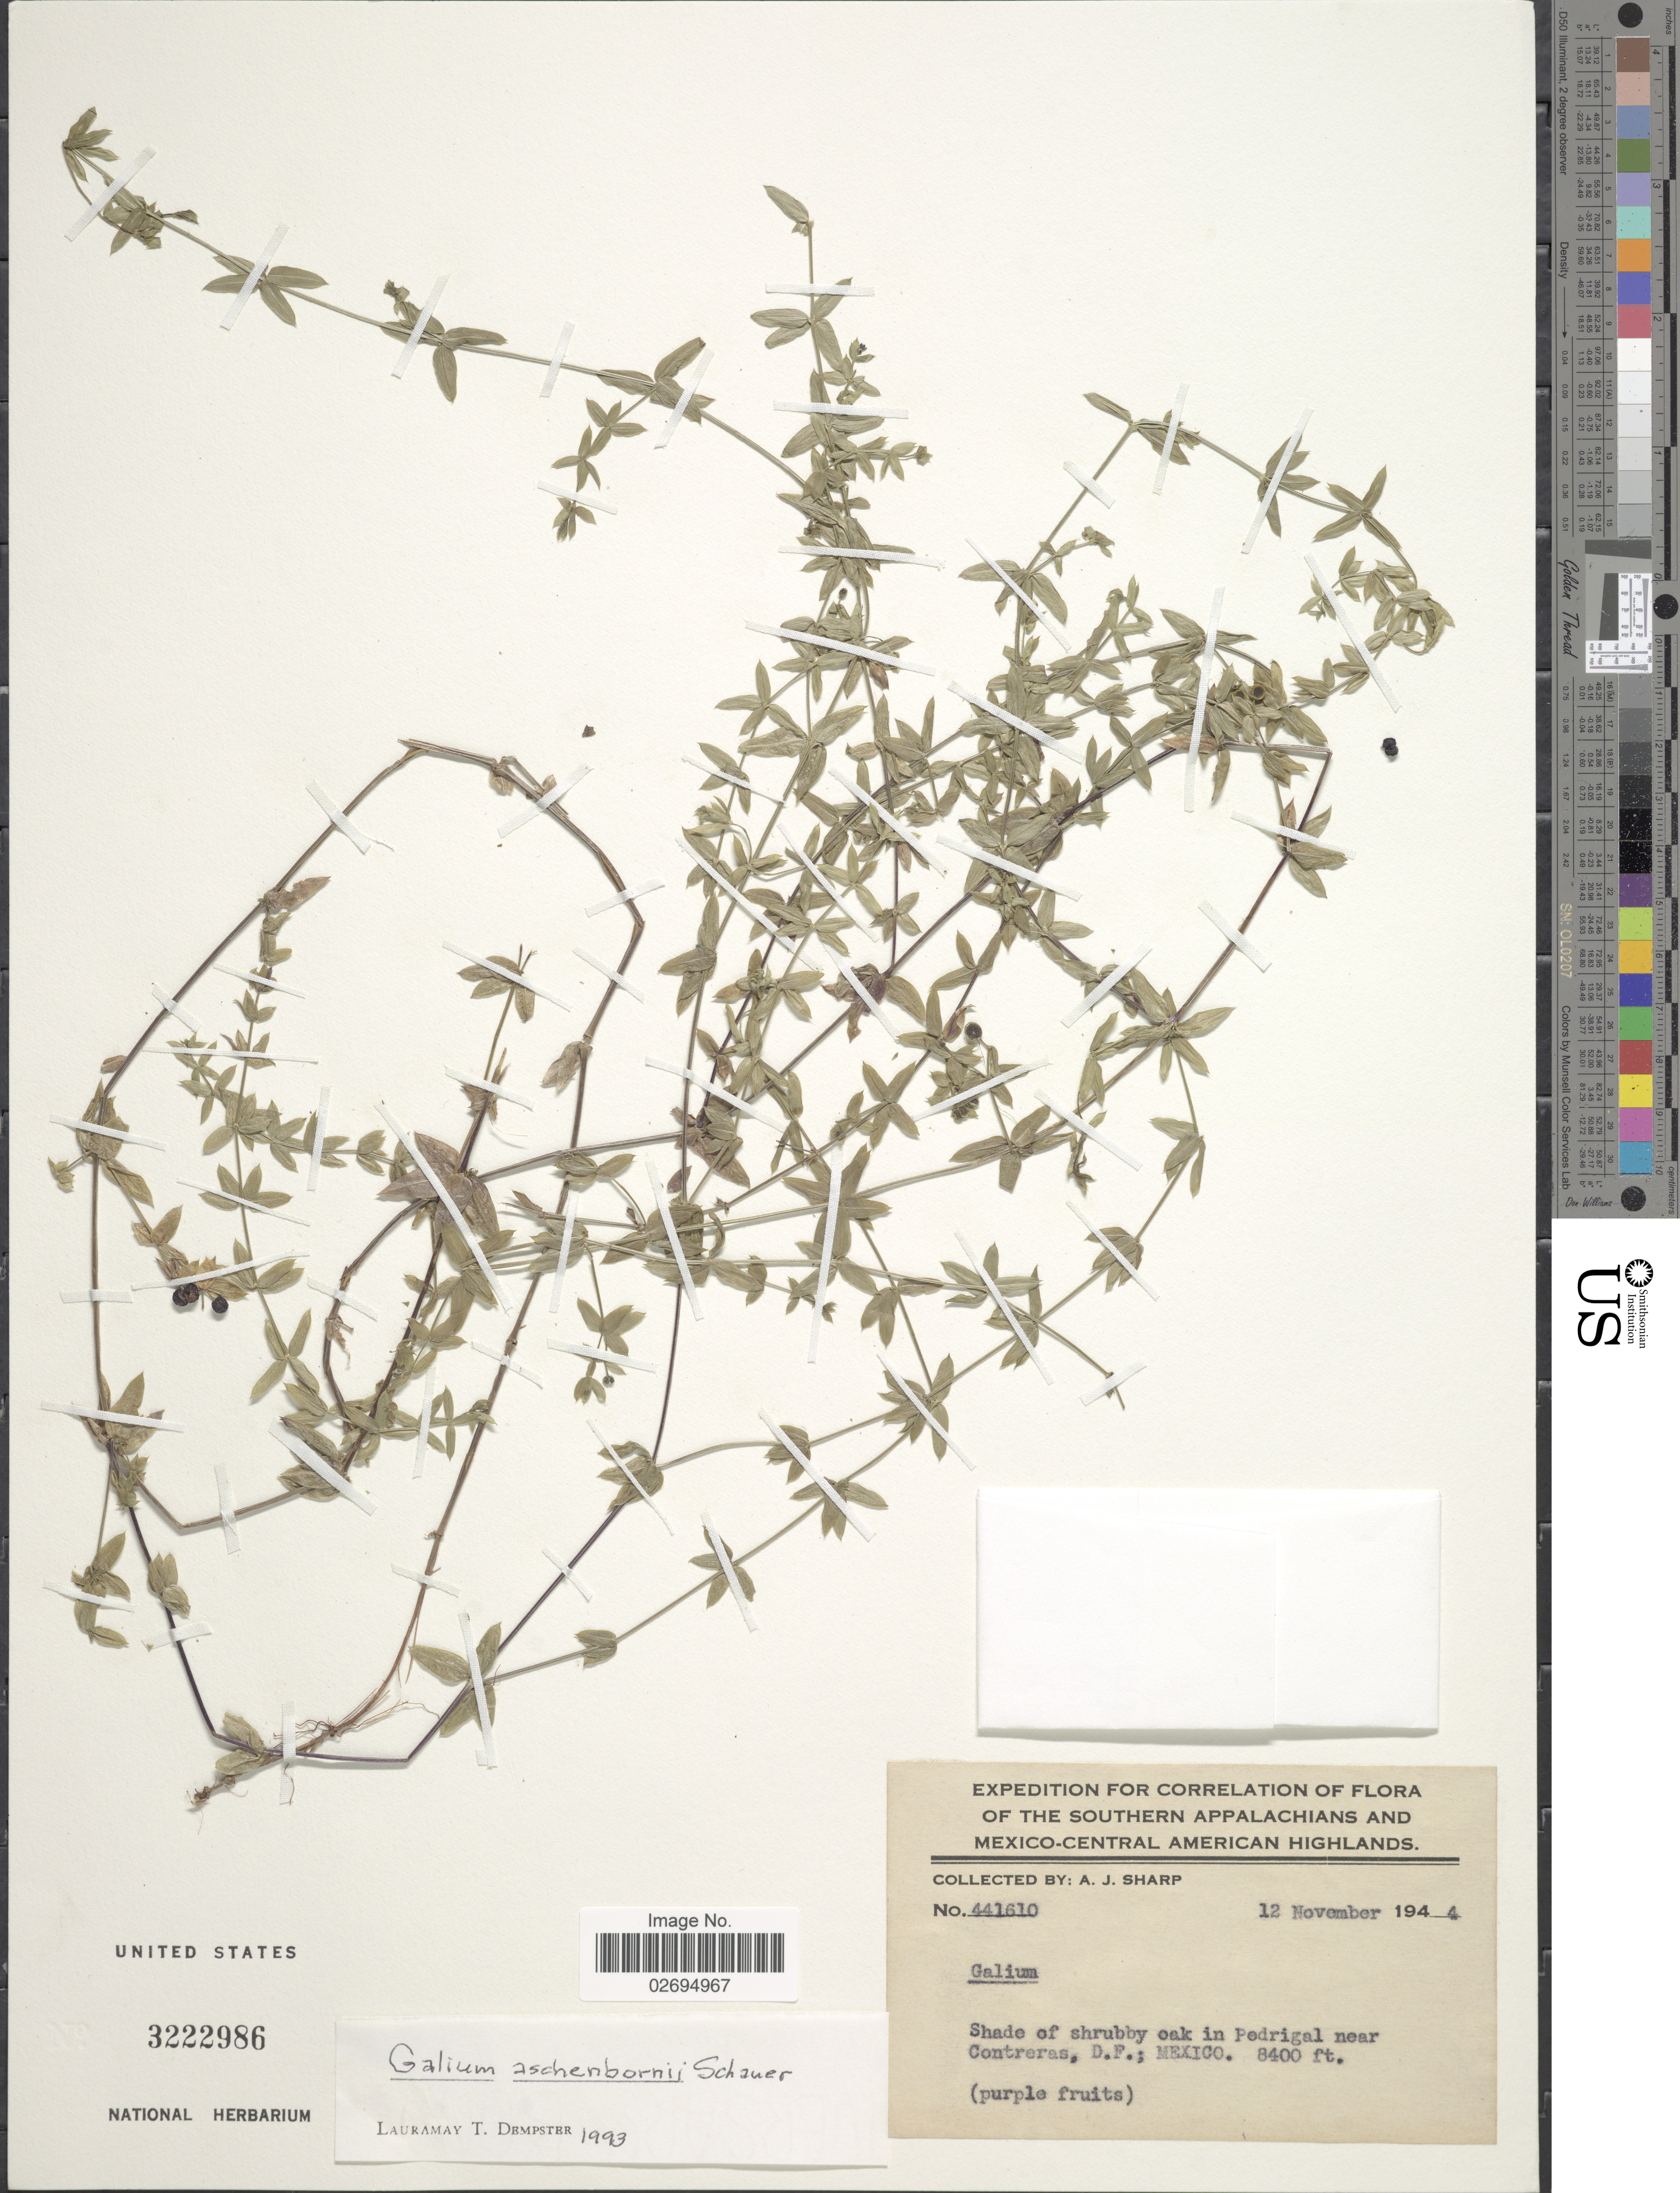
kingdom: Plantae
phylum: Tracheophyta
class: Magnoliopsida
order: Gentianales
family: Rubiaceae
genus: Galium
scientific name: Galium aschenbornii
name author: Schauer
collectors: A. J. Sharp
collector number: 441610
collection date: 1944-11-12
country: Mexico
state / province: Distrito Federal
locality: The Southern Appalachians and Mexico-Central American Highlands, Shade of shrubby oak in Pedrigal near Contreras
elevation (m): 2560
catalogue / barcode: US 3222986